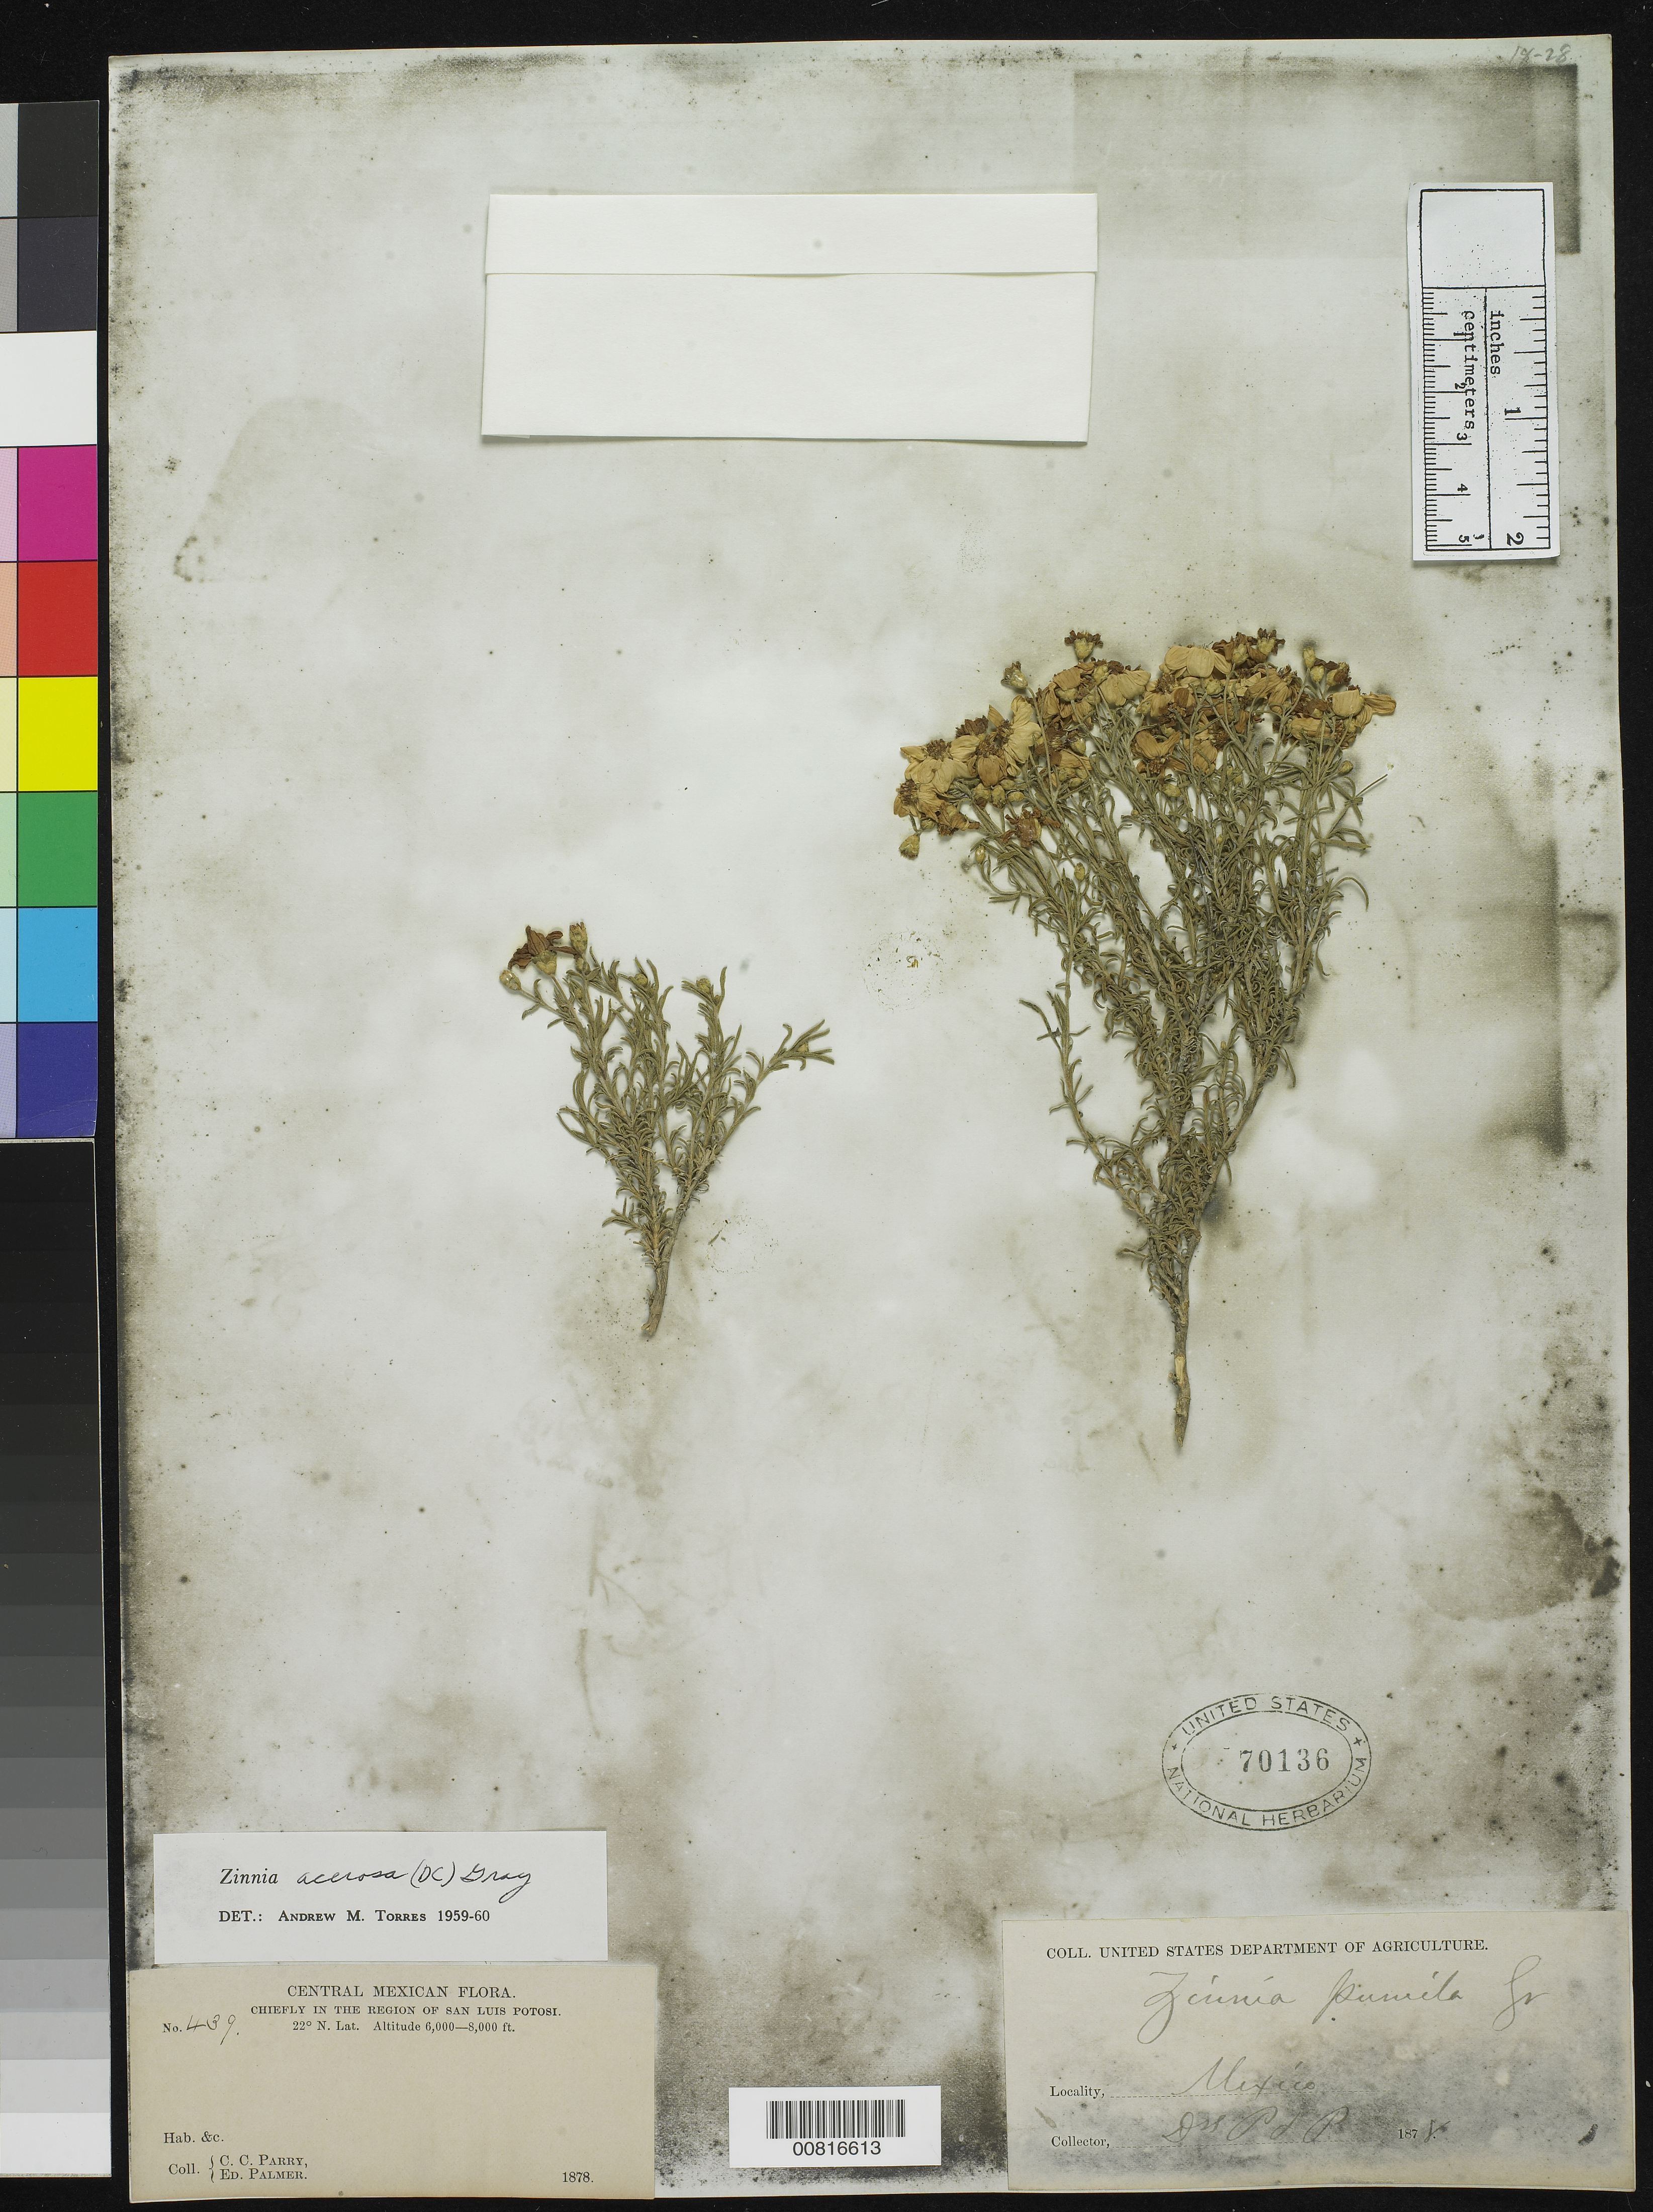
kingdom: Plantae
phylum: Tracheophyta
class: Magnoliopsida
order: Asterales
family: Asteraceae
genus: Zinnia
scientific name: Zinnia acerosa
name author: (DC.) A. Gray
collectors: C. C. Parry & E. Palmer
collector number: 439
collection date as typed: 1878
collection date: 1878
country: Mexico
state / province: San Luis Potosí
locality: Chiefly in the region of San Luis Potosí.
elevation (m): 1829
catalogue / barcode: US 70136